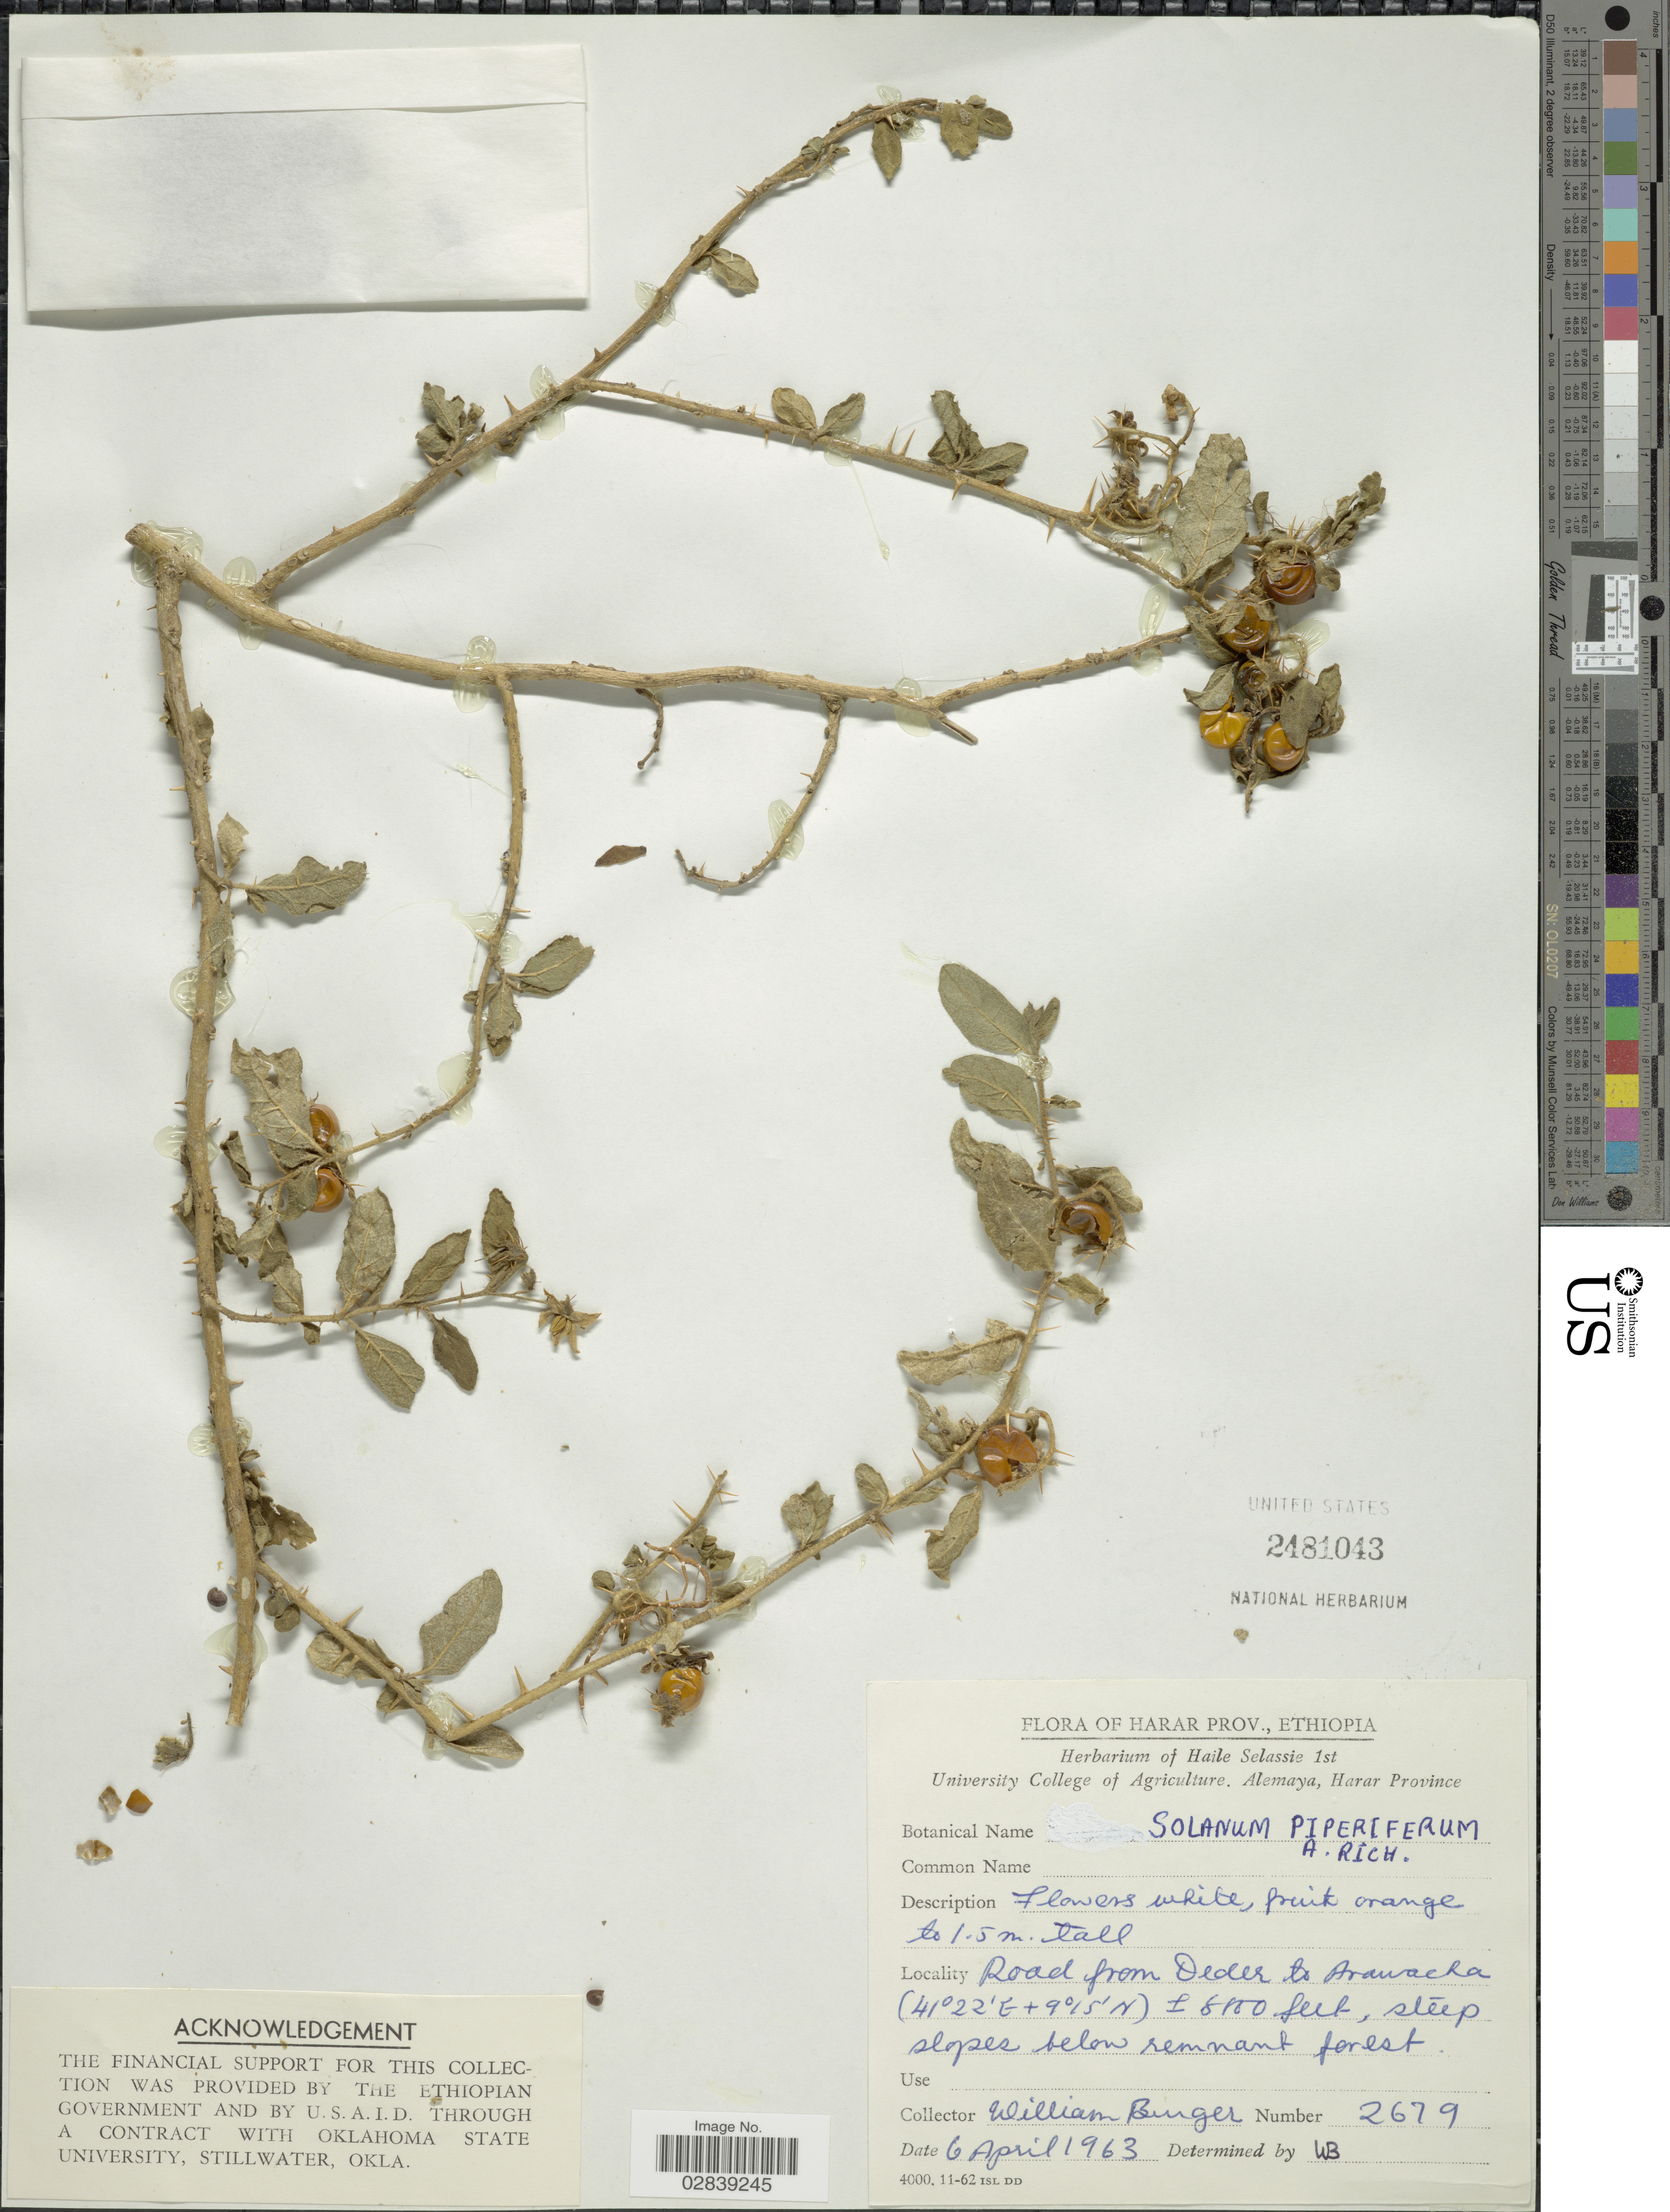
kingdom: Plantae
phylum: Tracheophyta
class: Magnoliopsida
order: Solanales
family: Solanaceae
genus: Solanum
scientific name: Solanum piperiferum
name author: A. Rich.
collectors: W. Burger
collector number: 2679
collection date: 1963-04-06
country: Ethiopia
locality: Harar Prov., Road from Deder to Arauacha [interpreted].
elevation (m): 2438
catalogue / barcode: US 2481043